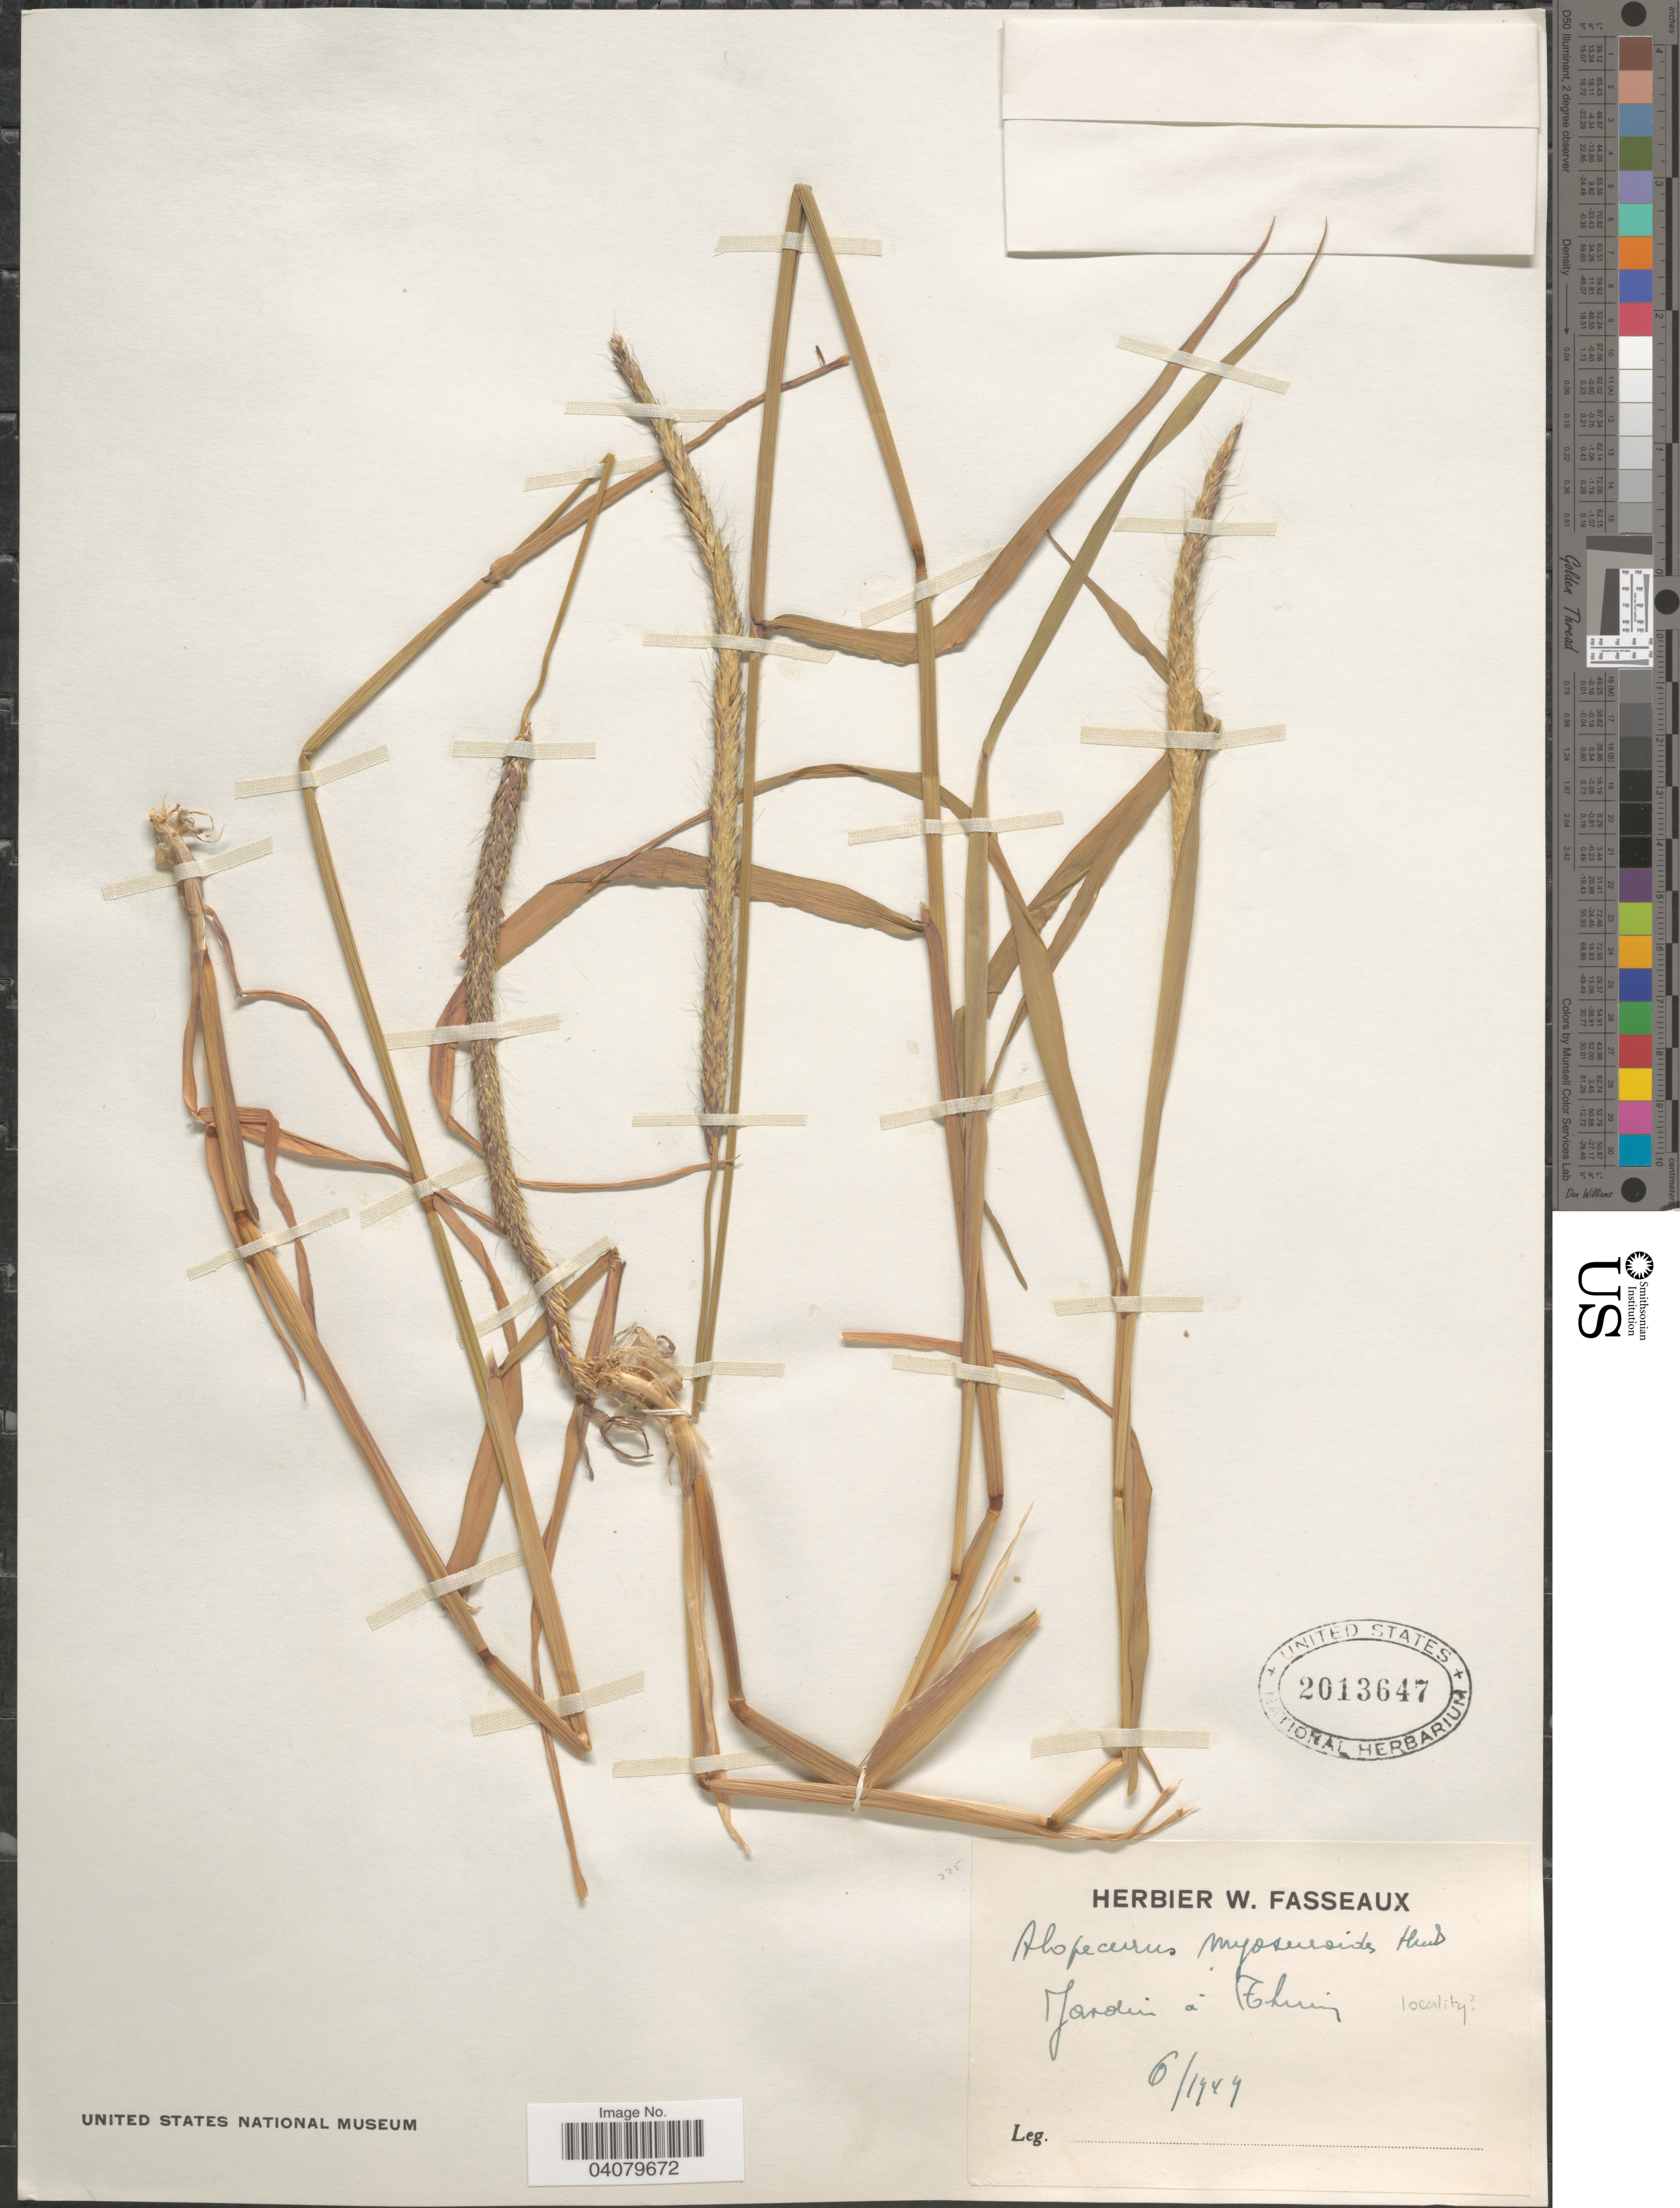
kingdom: Plantae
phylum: Tracheophyta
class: Liliopsida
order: Poales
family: Poaceae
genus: Alopecurus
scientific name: Alopecurus myosuroides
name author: Huds.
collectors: Ex herb. W. Fasseaux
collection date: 1949-06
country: Belgium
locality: Jardin à Thuin.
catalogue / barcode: US 2013647